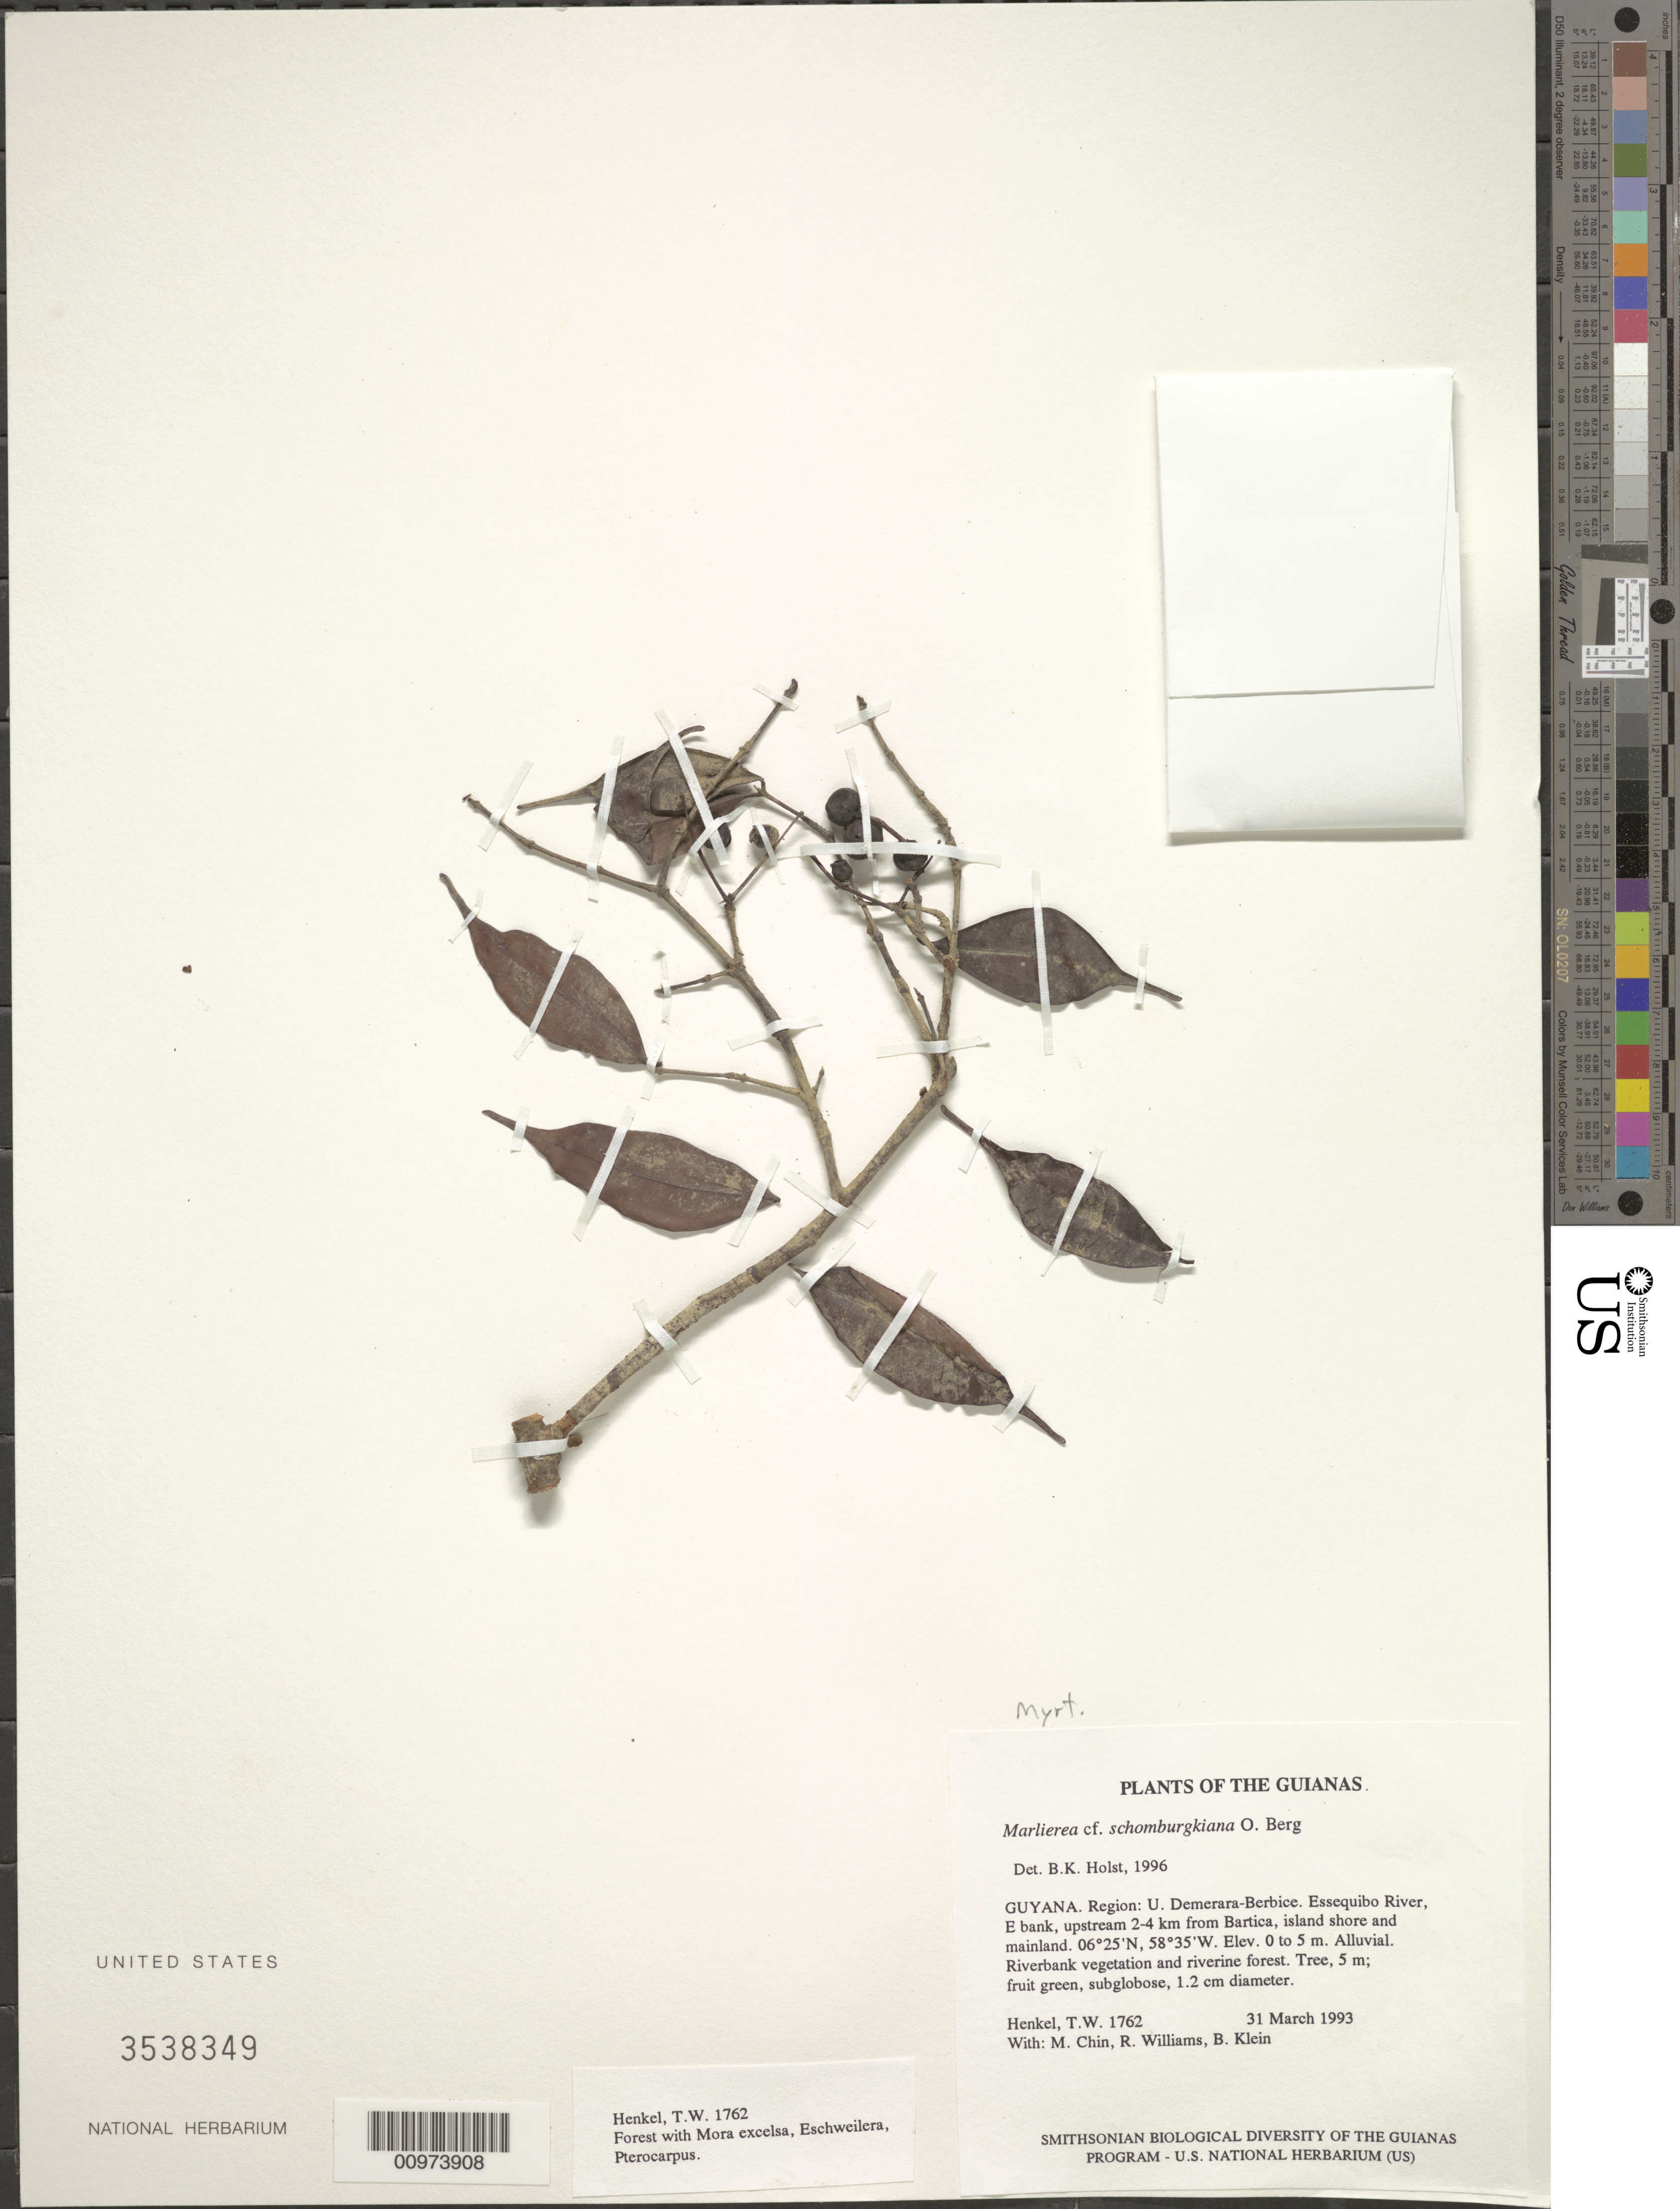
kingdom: Plantae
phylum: Tracheophyta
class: Magnoliopsida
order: Myrtales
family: Myrtaceae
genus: Myrcia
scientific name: Myrcia neoschomburgkiana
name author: E. Lucas & C.E. Wilson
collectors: T. Henkel, M. Chin, R. Williams & B. Klein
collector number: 1762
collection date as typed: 31 March 1993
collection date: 1993-03-31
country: Guyana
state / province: U. Demerara-Berbice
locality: Essequibo River, E bank, upstream 2-4 km from Bartica, island shore and mainland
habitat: Alluvial. Riverbank vegetation and riverine forest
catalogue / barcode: US 3538349